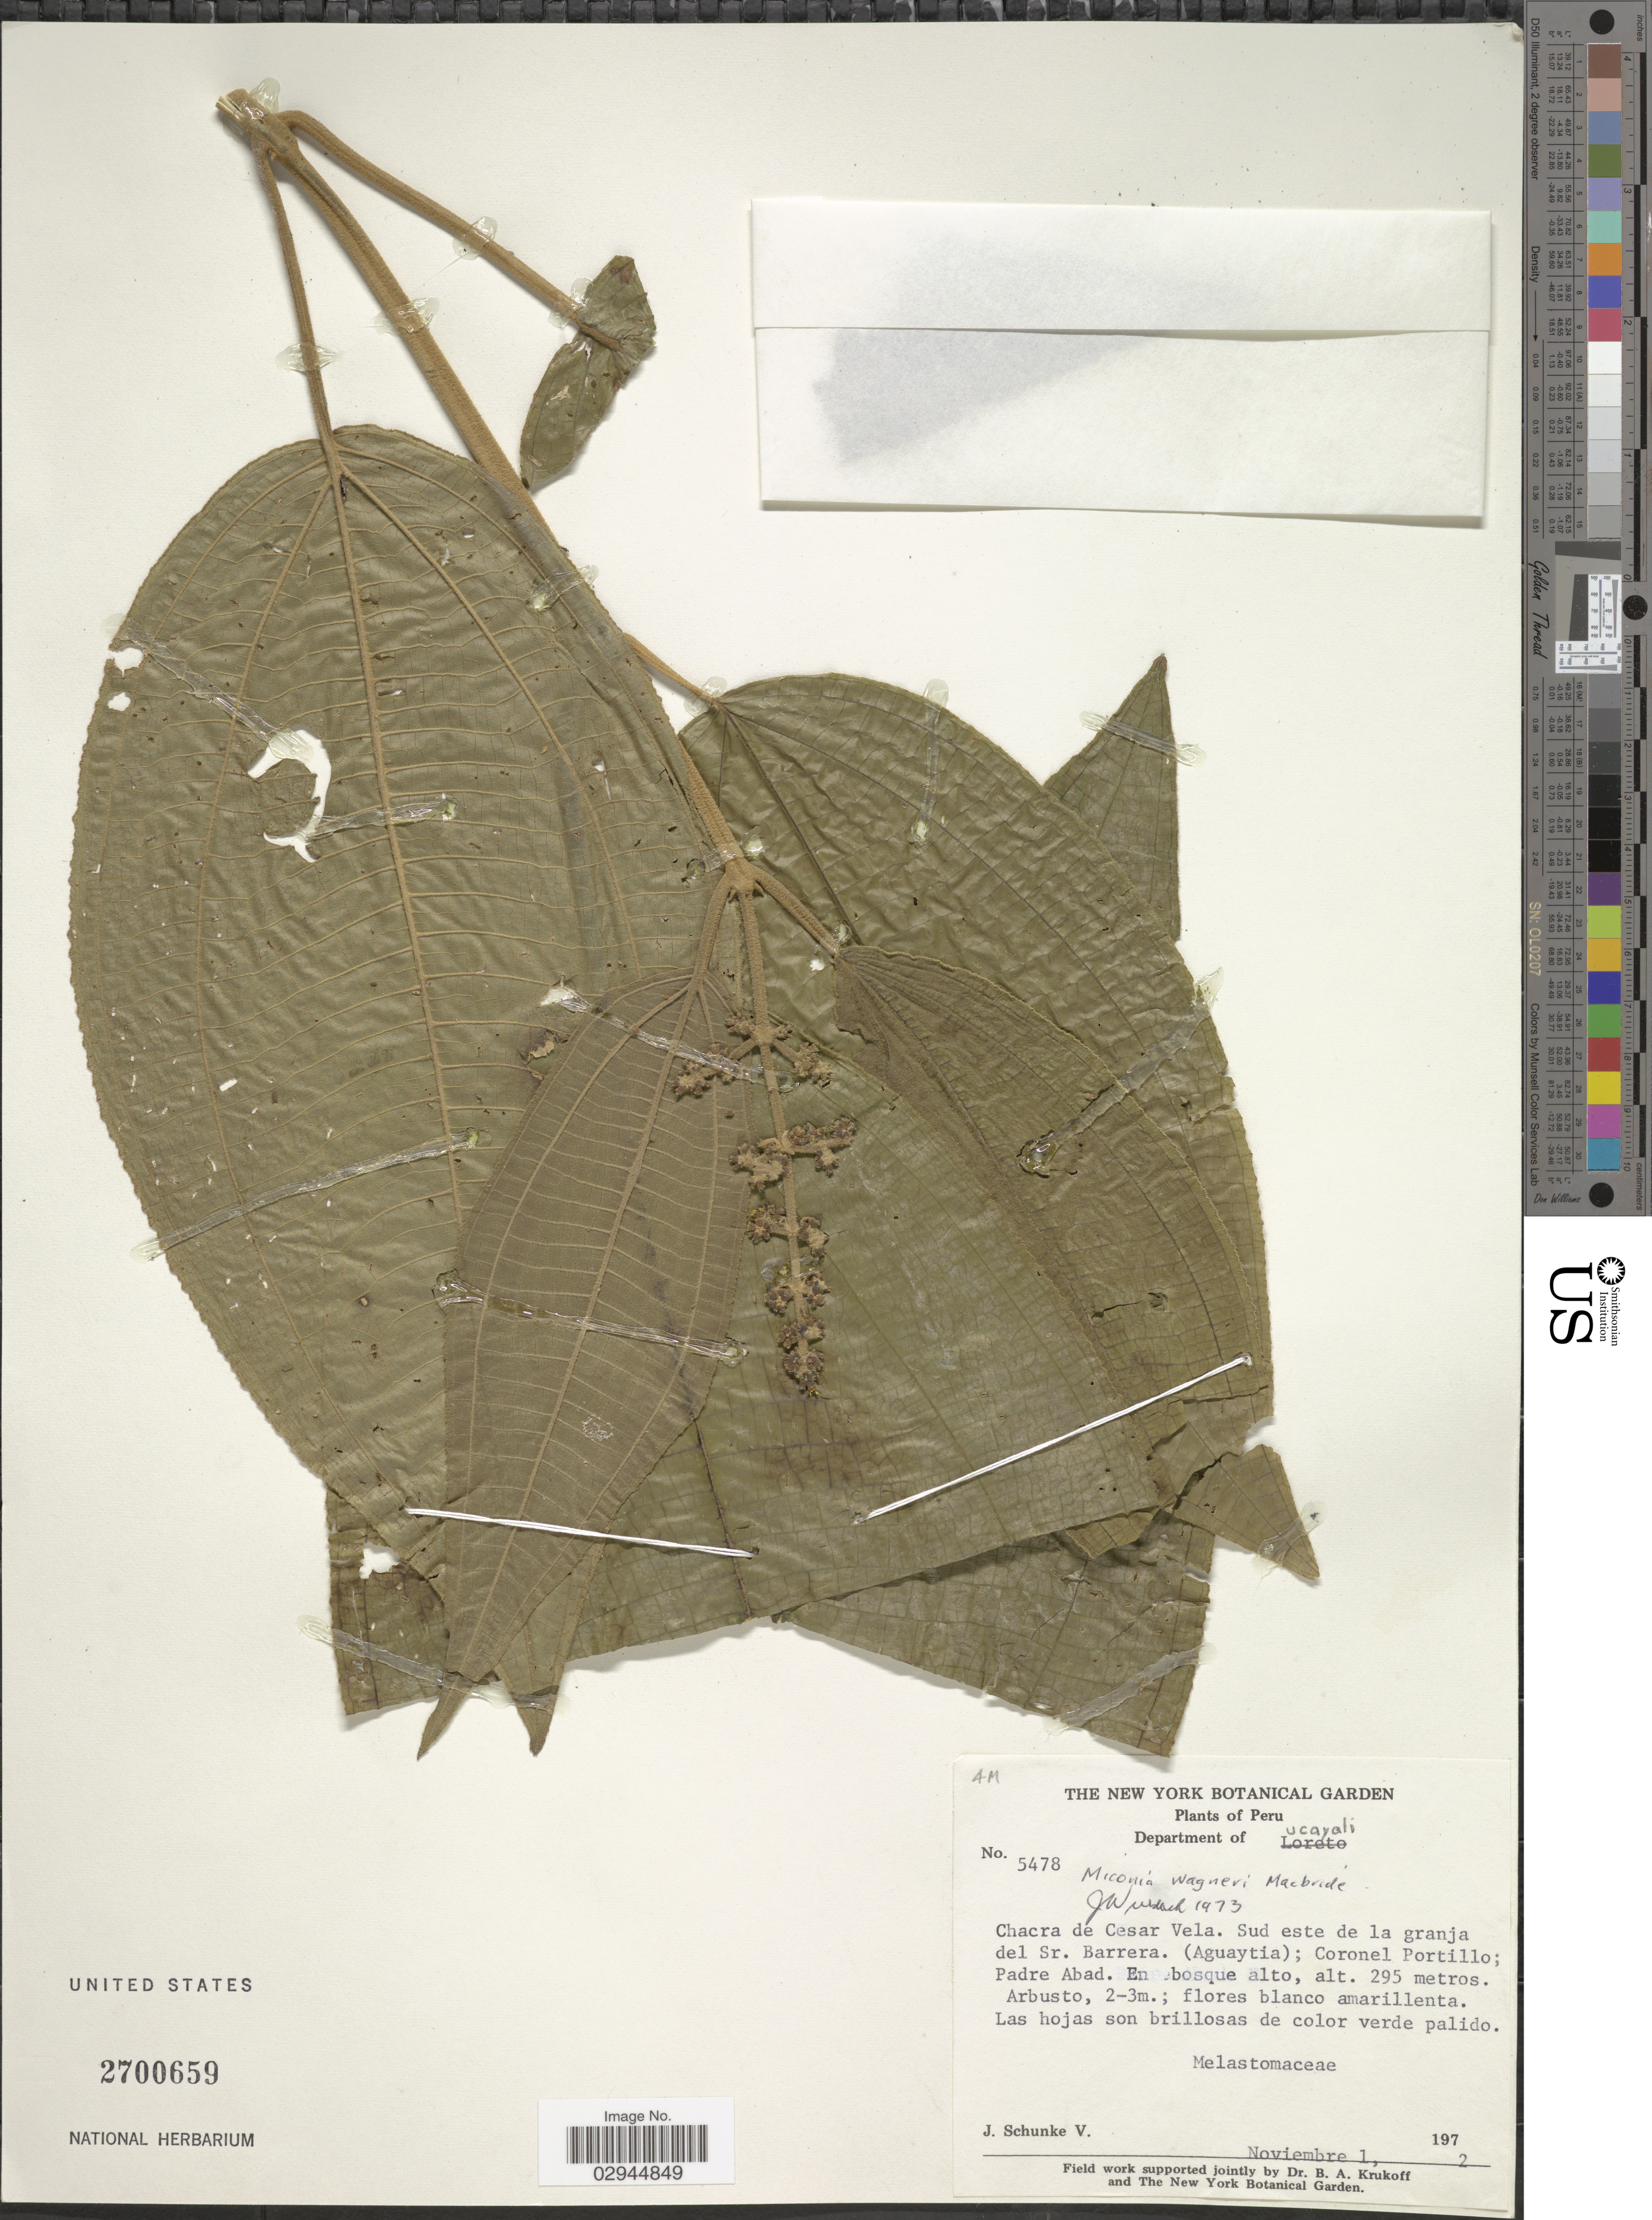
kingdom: Plantae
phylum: Tracheophyta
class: Magnoliopsida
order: Myrtales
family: Melastomataceae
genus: Miconia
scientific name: Miconia wagneri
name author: J.F. Macbr.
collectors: J. Schunke Vigo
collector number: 5478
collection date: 1972-11-01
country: Peru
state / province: Ucayali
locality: Department of Ucayali. Chacra de Cesar Vela. Sud este de la granja del Sr. Barrera. (Aguaytia); Coronel Portillo; Padre Abad.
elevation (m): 295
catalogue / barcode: US 2700659